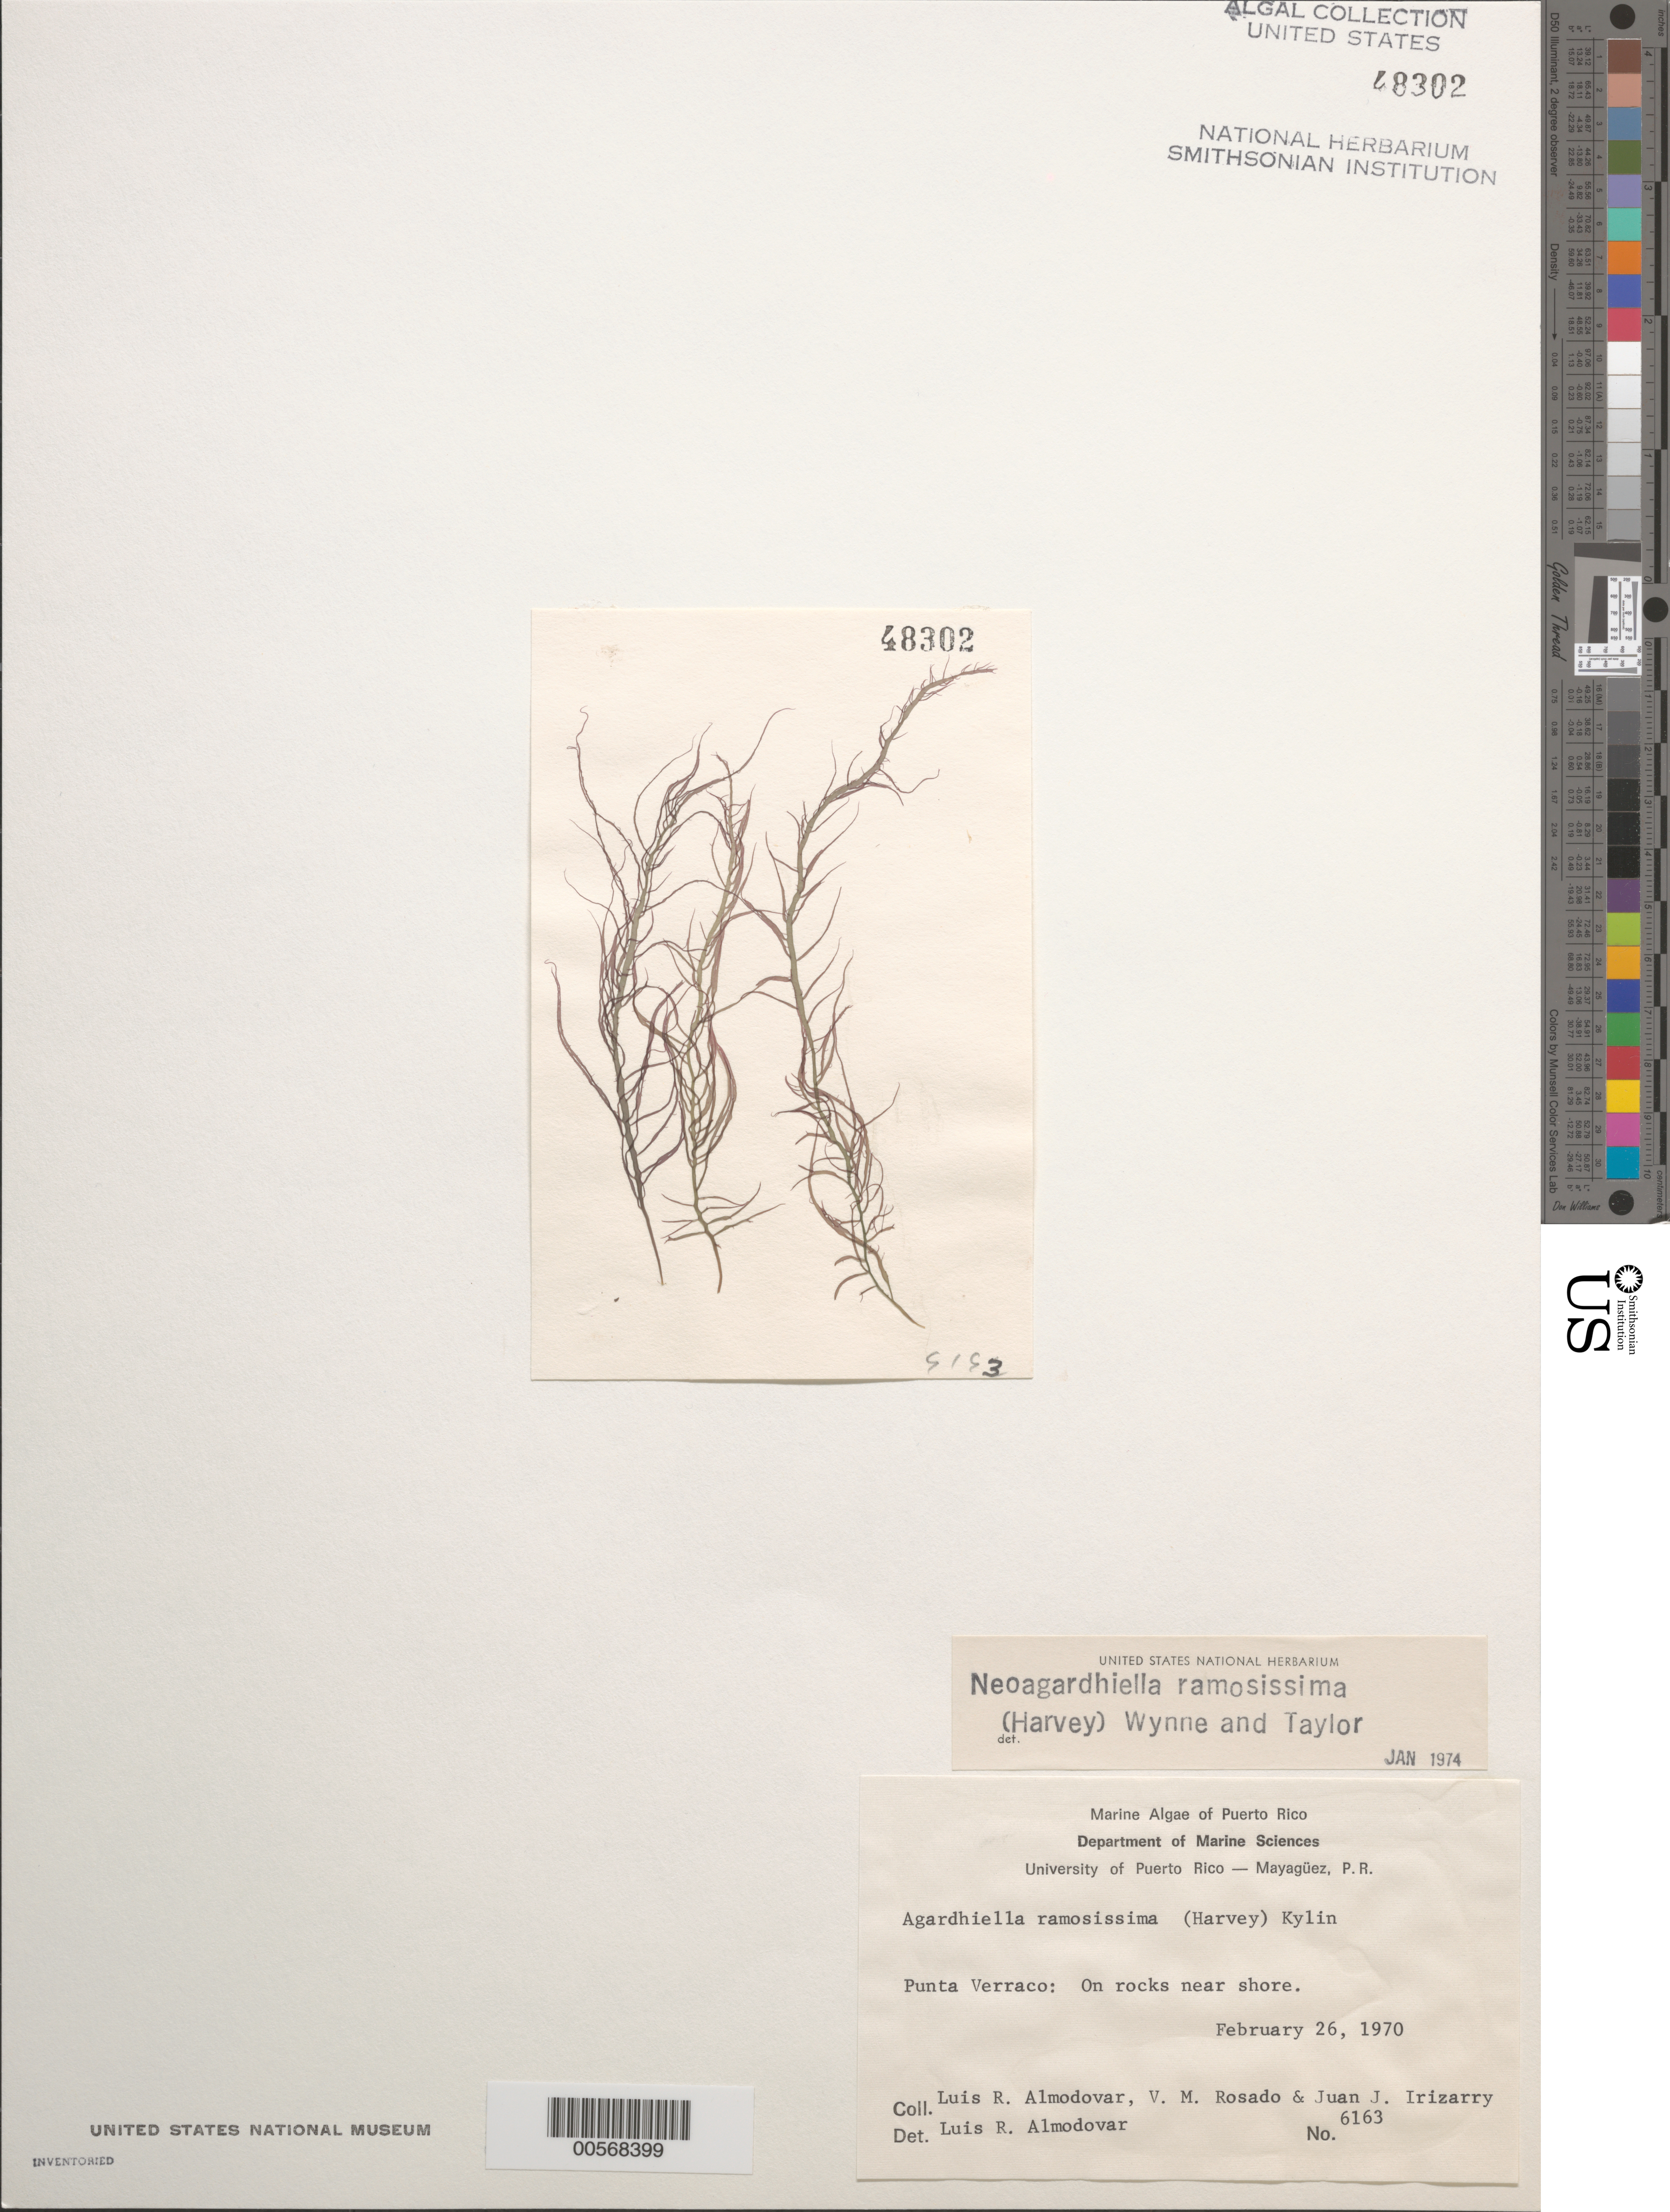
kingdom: Plantae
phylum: Rhodophyta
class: Florideophyceae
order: Halymeniales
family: Halymeniaceae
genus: Grateloupia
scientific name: Grateloupia filicina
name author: (J.V.Lamouroux) C. Agardh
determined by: Ballantine, D. L.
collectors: L. Almodovar, V. Rosado & J. Irizarry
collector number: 6163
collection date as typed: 26 Feb 1970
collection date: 1970-02-26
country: Puerto Rico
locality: Punta verraco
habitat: On rocks near shore.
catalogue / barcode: US 48302